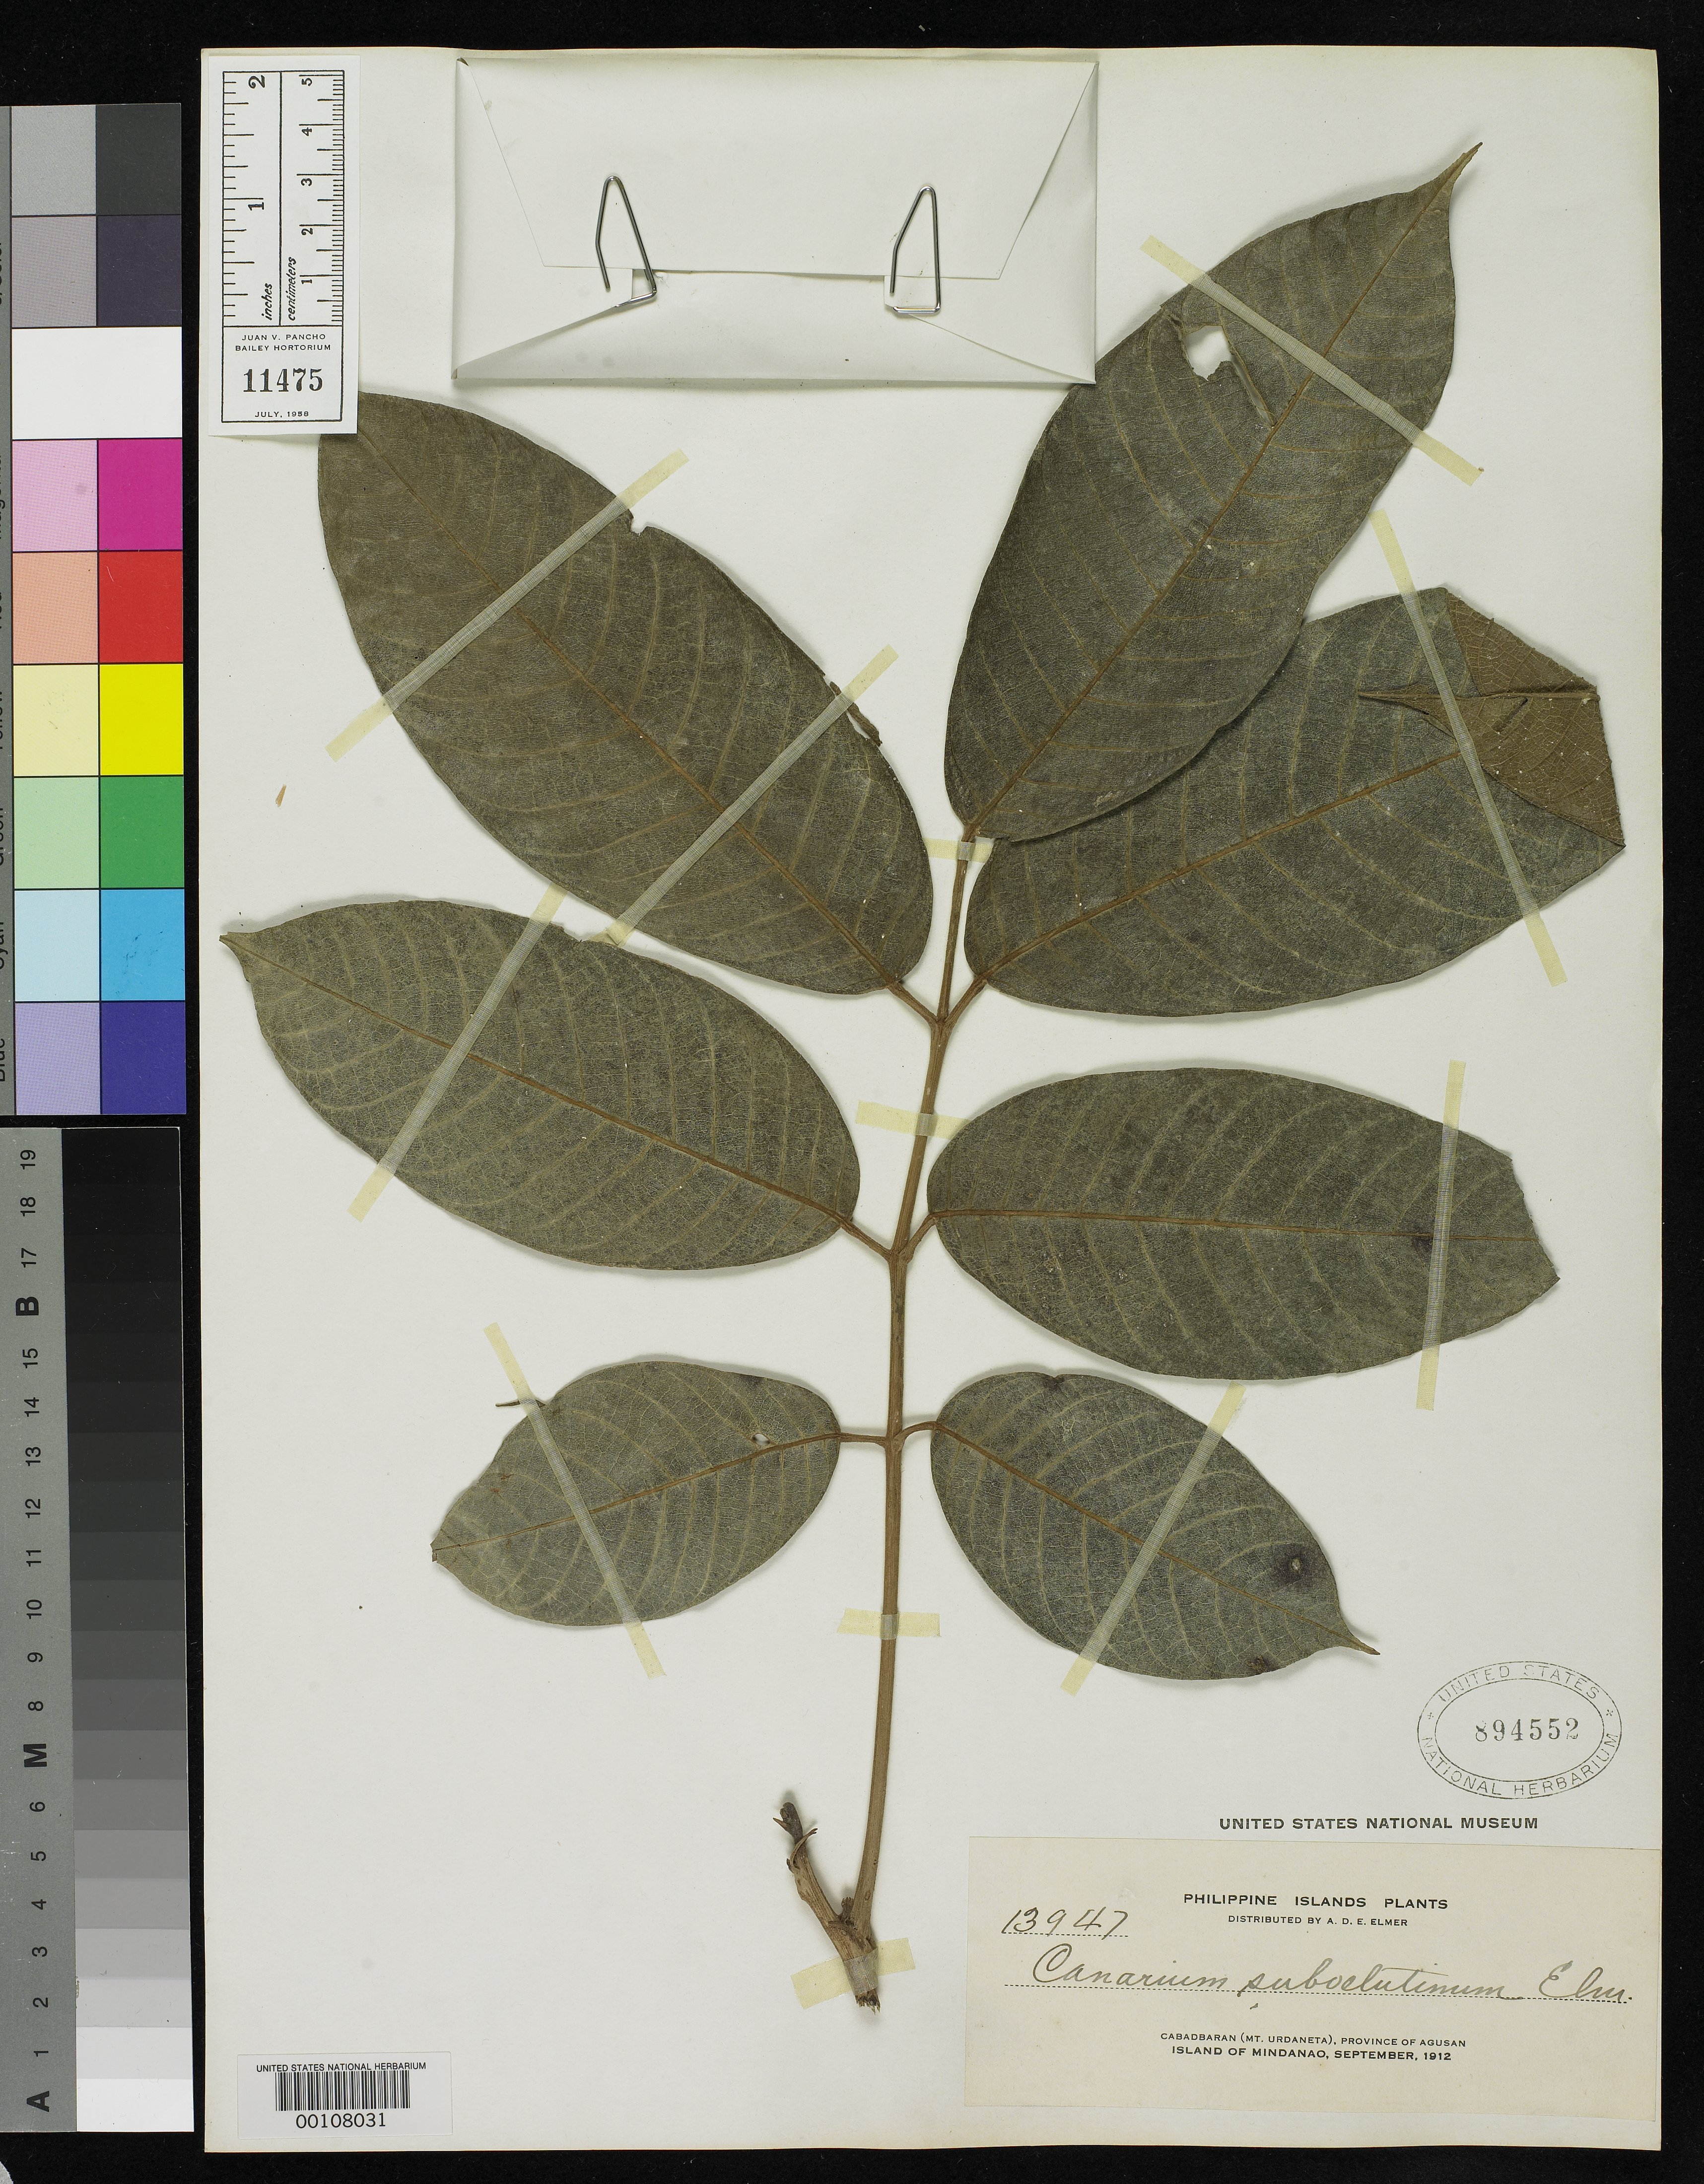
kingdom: Plantae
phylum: Tracheophyta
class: Magnoliopsida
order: Sapindales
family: Burseraceae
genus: Canarium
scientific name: Canarium subvelutinum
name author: Elmer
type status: Isotype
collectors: A. D. E. Elmer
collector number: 13947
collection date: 1912-07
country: Philippines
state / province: Caraga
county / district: Agusan del Norte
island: Mindanao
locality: Cabadbaran (Mt. Urdaneta), province of Agusan, Island of Mindanao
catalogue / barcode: US 894552